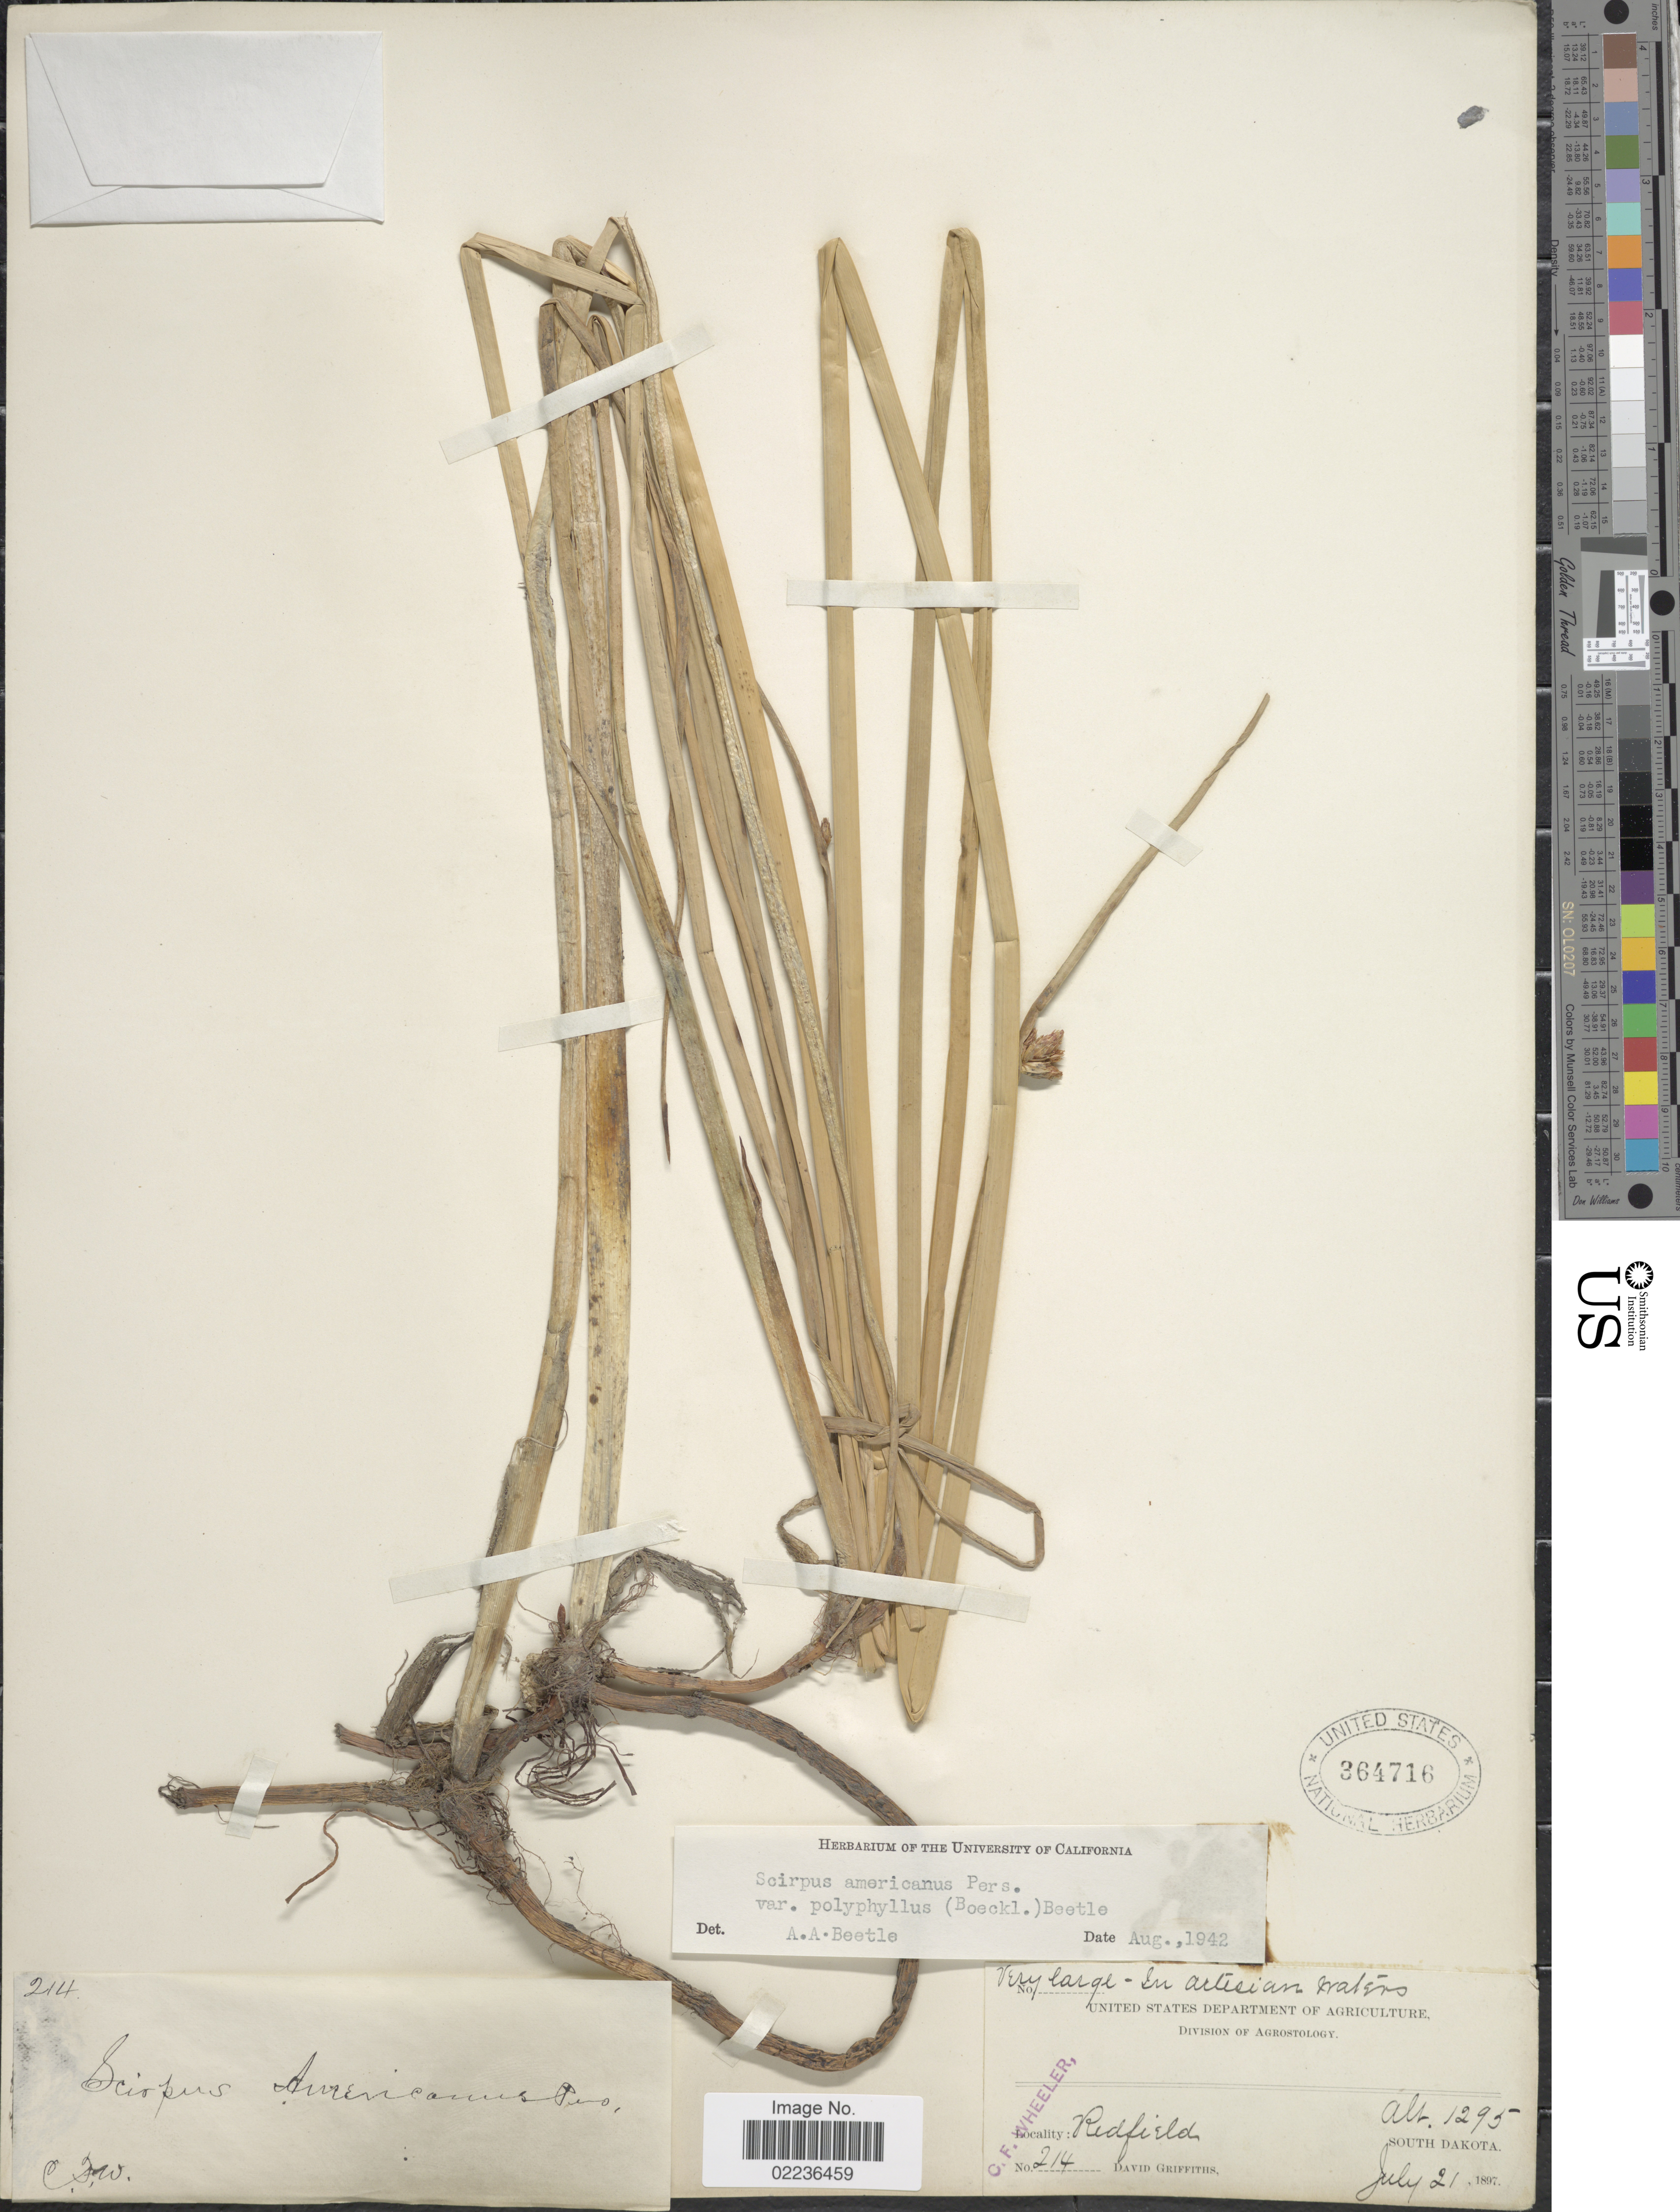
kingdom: Plantae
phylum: Tracheophyta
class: Liliopsida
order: Poales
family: Cyperaceae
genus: Schoenoplectus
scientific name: Schoenoplectus pungens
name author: (Vahl) Palla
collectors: D. Griffiths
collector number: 214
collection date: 1897-07-21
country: United States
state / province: South Dakota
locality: Very large, in artisian waters, Redfield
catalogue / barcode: US 364716